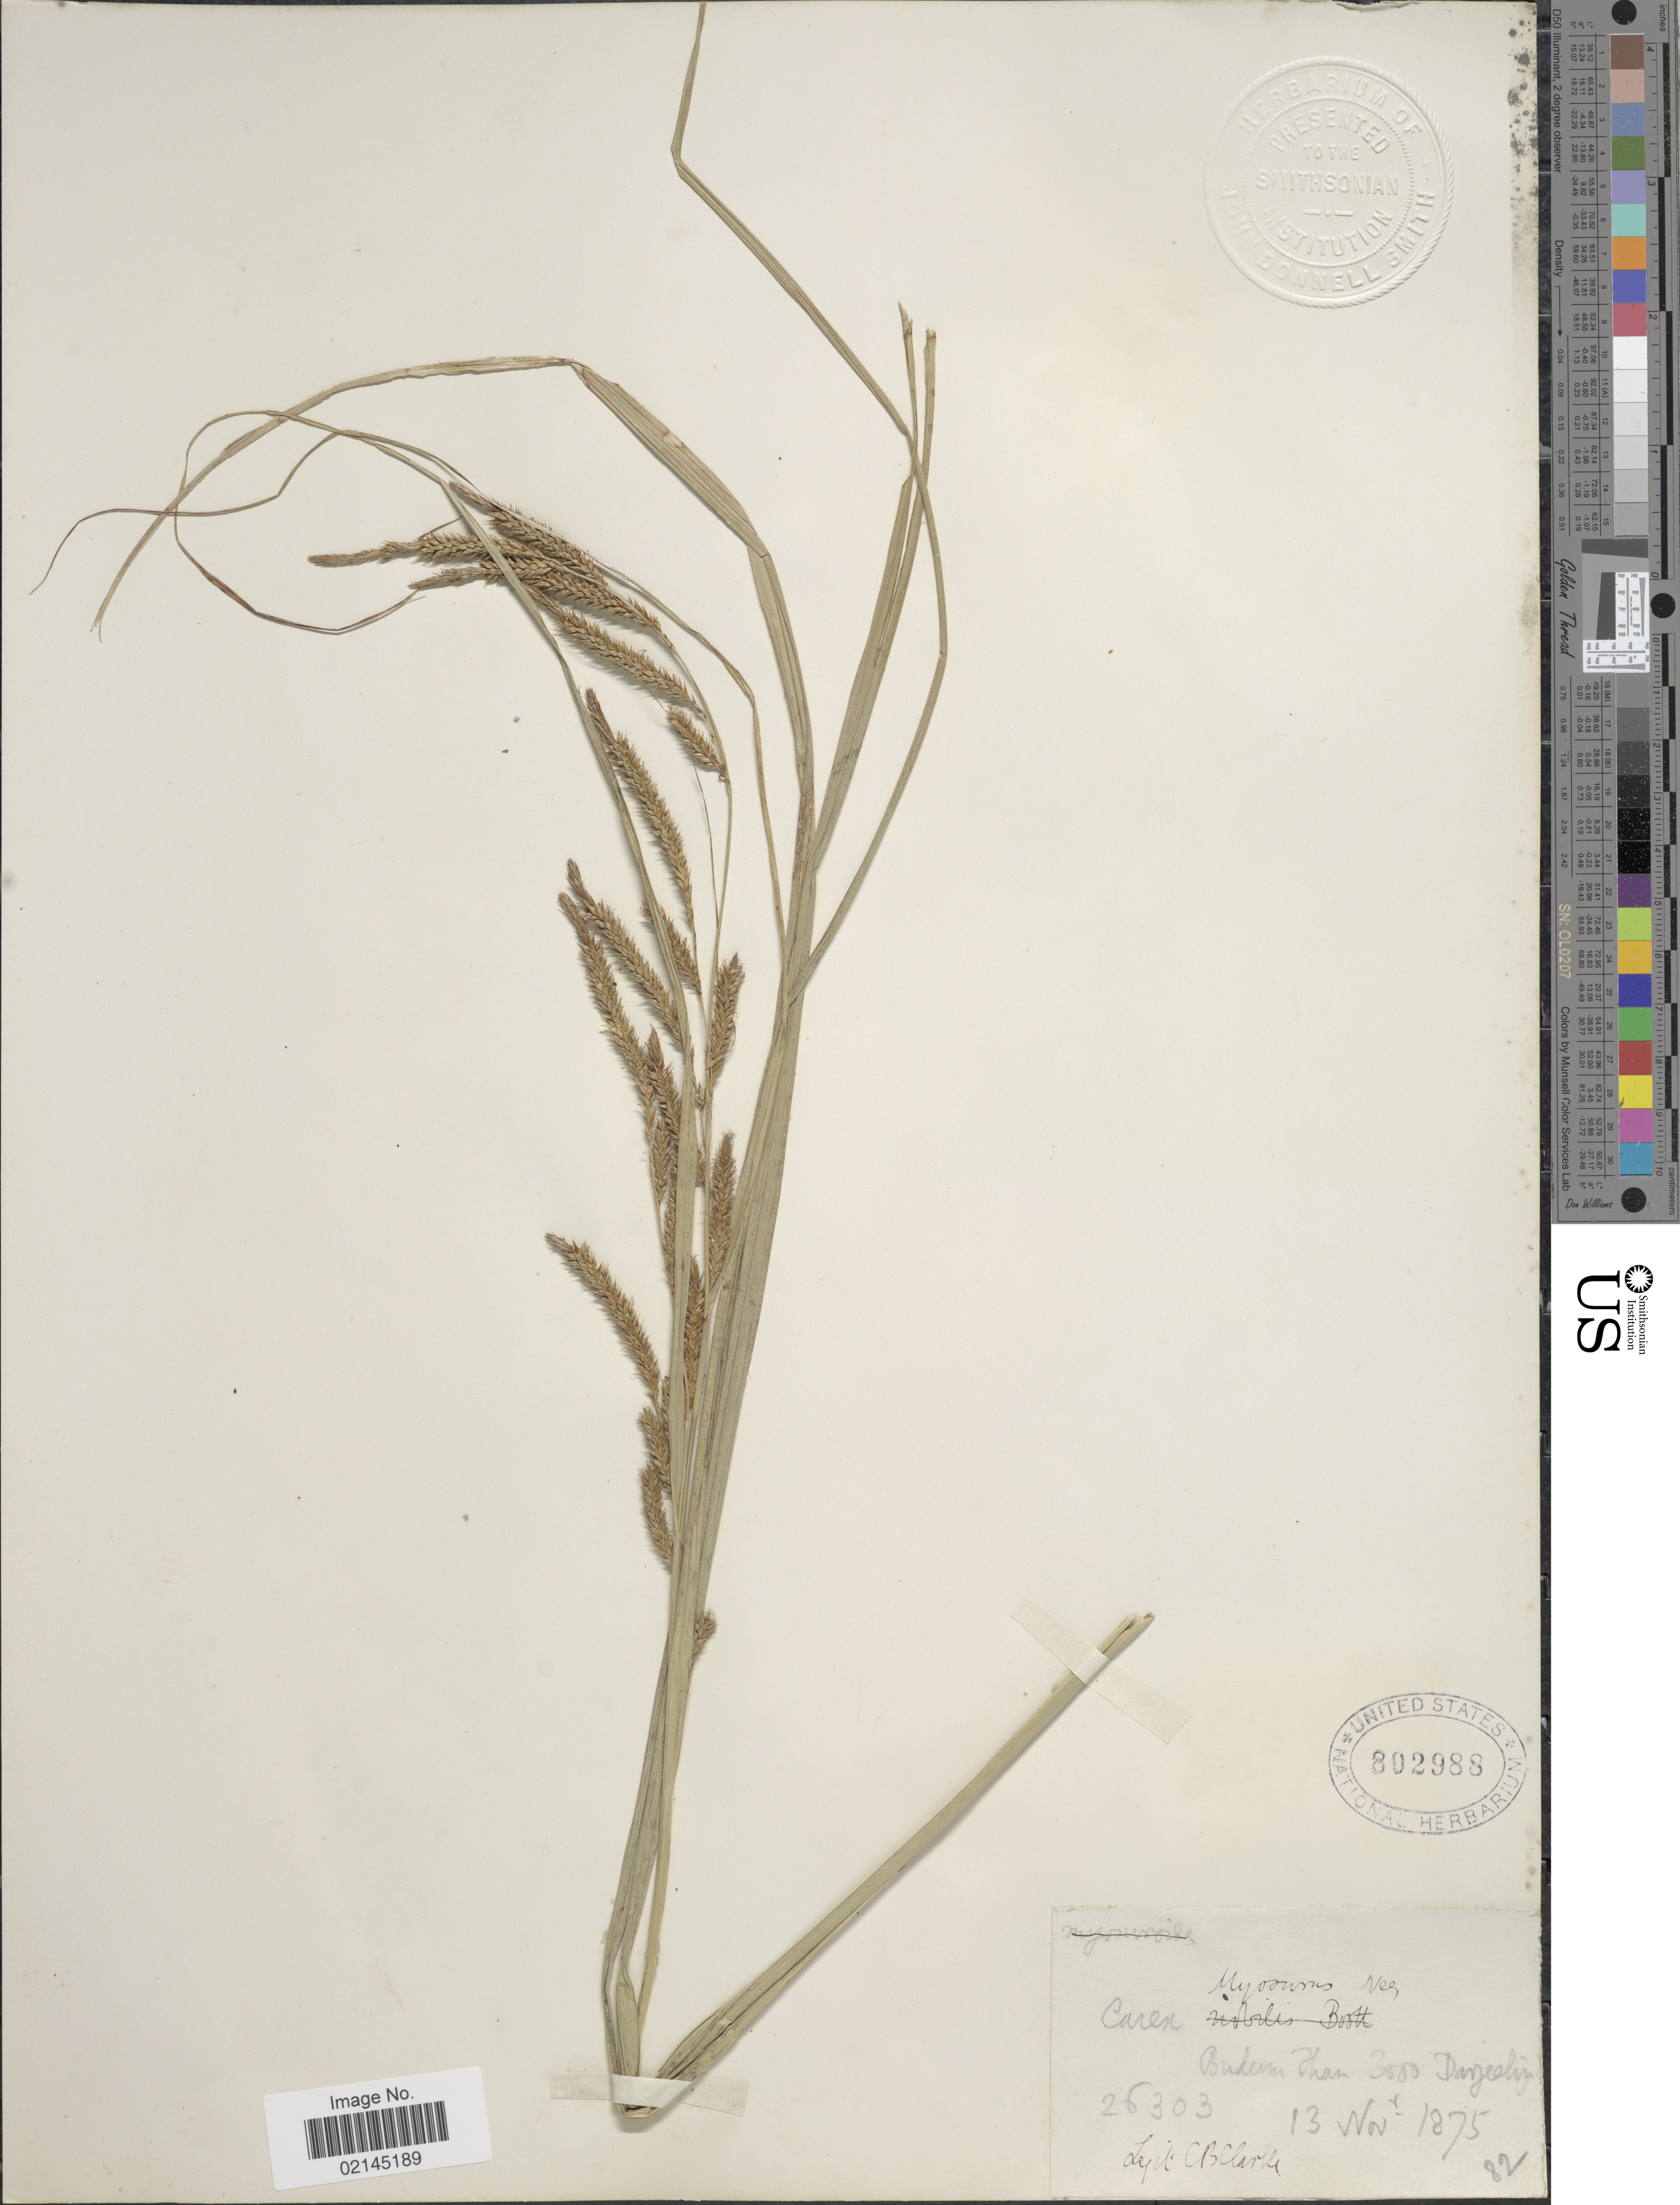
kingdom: Plantae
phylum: Tracheophyta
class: Liliopsida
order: Poales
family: Cyperaceae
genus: Carex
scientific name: Carex myosurus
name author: Nees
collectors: C. B. Clarke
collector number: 26303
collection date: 1875-11-13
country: India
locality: Bukum Than, Darjeeling. [interpreted]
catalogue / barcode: US 802988